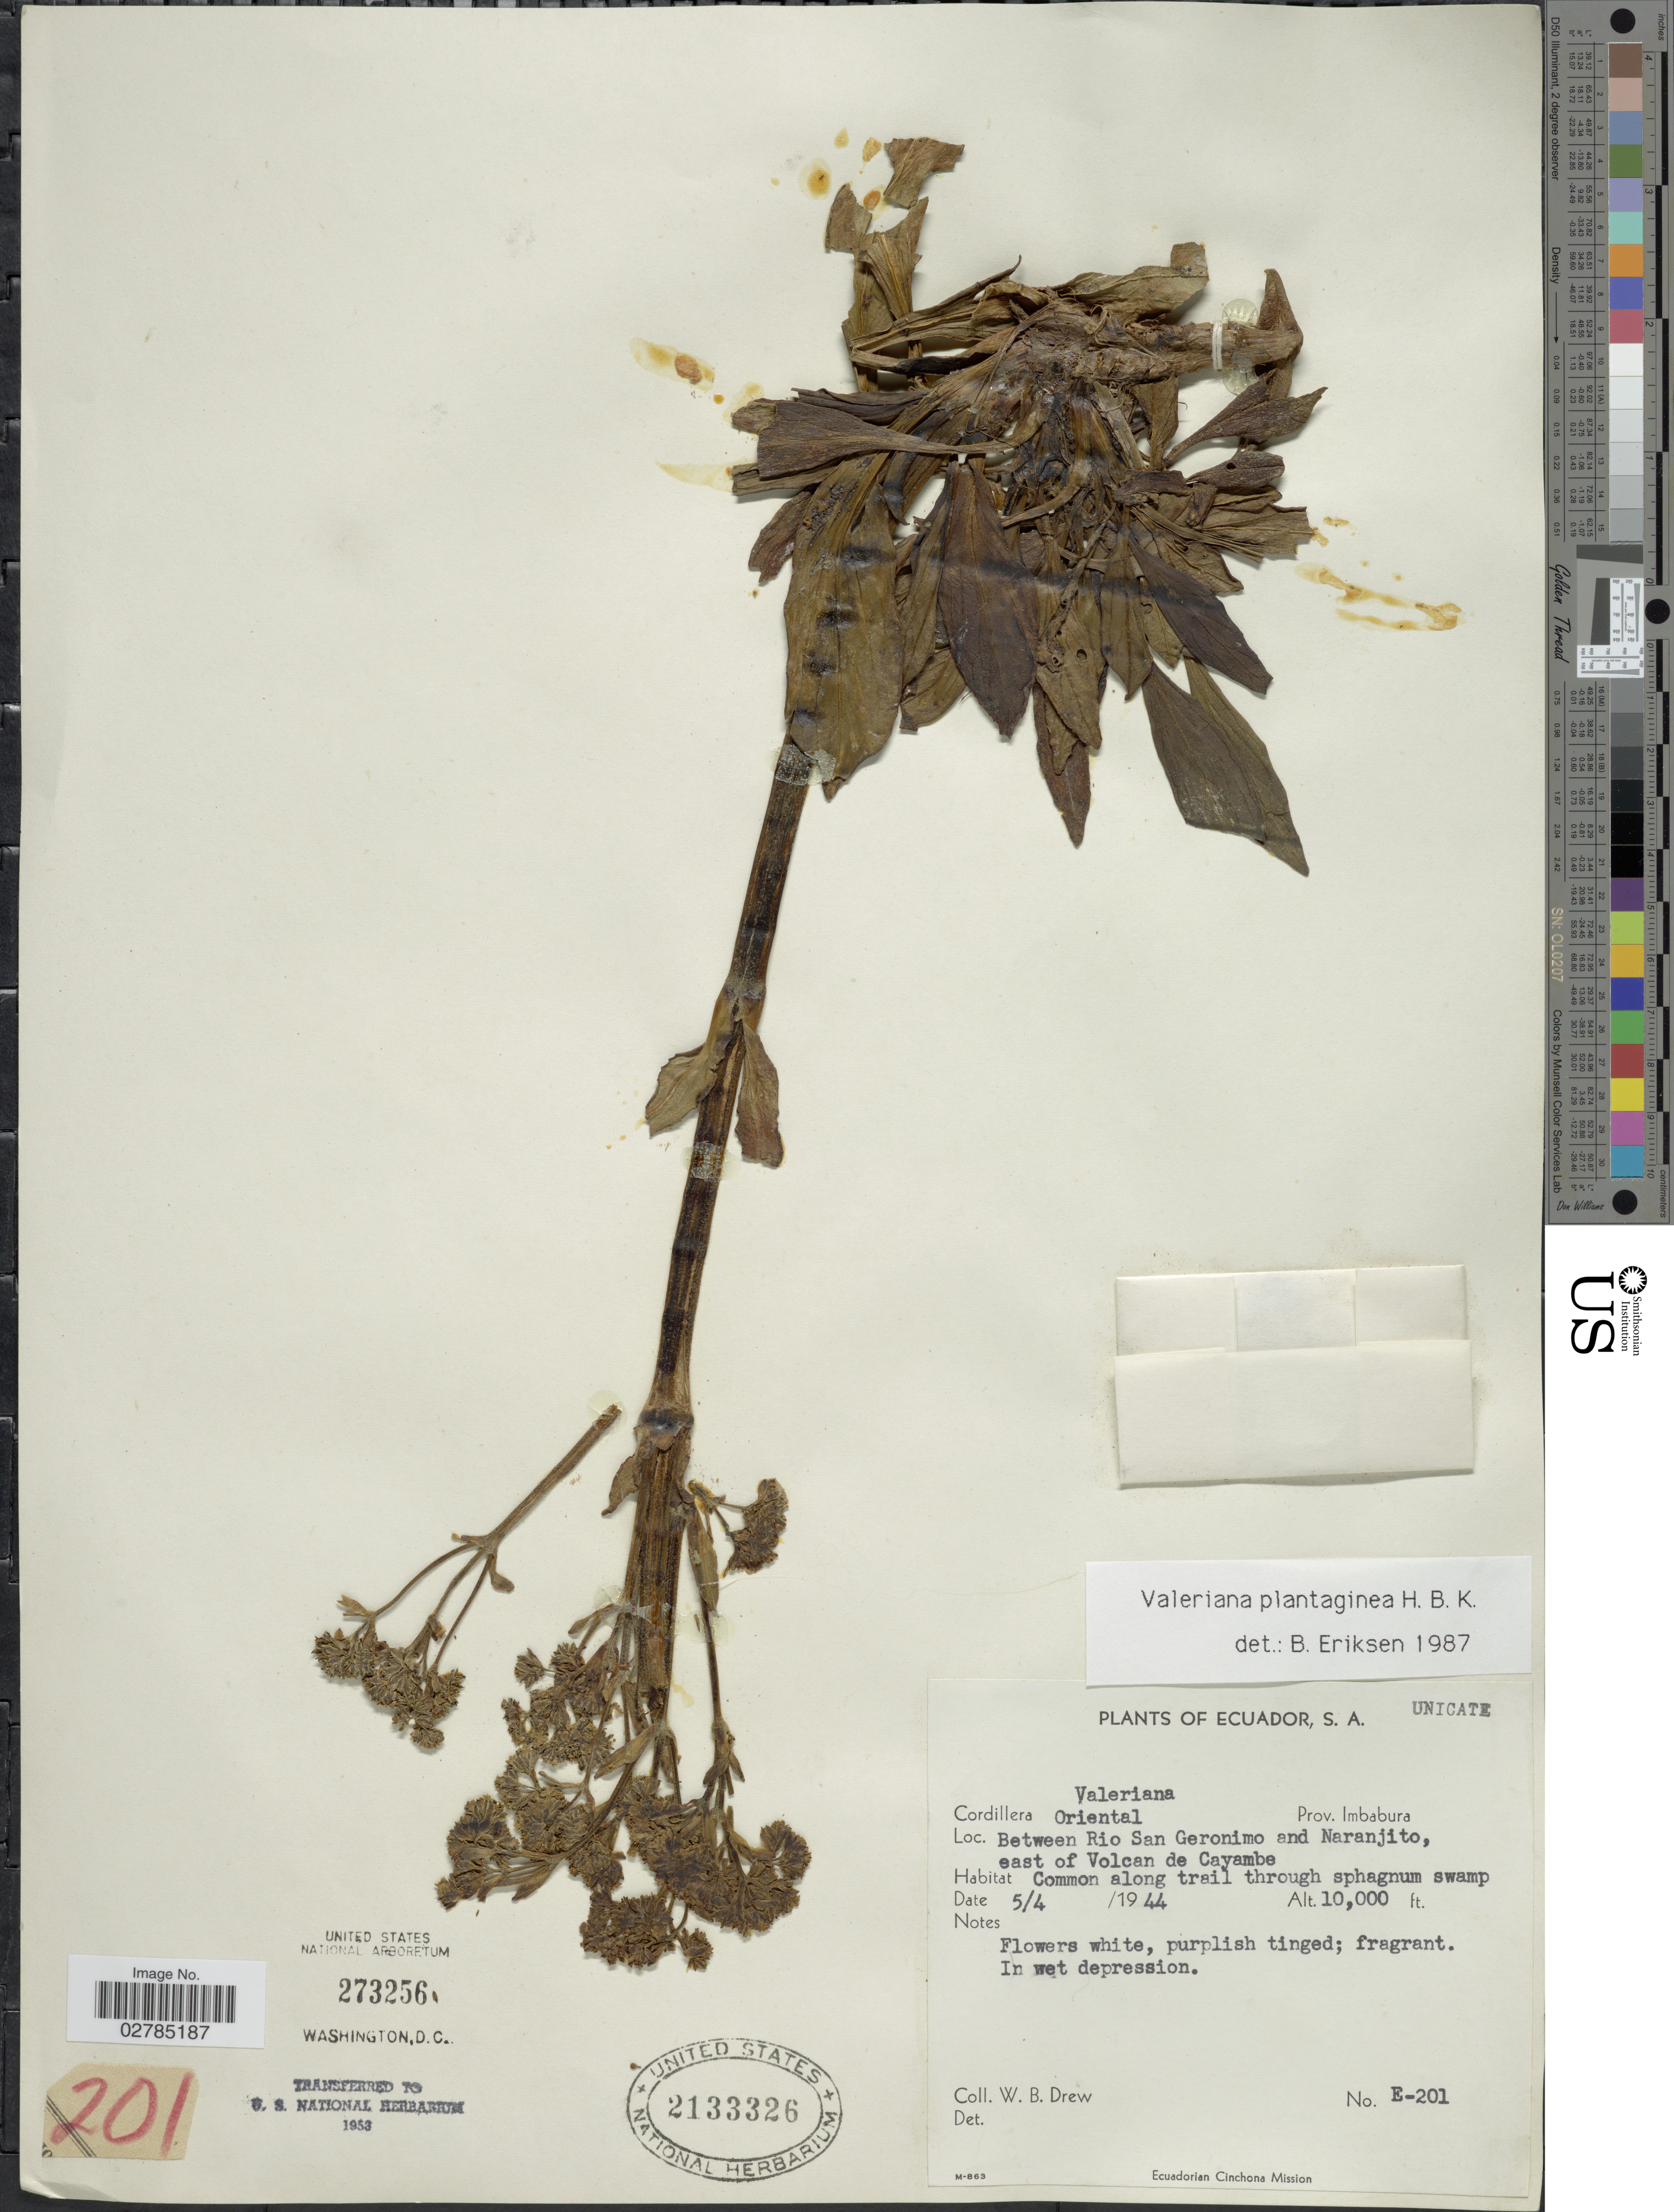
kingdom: Plantae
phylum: Tracheophyta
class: Magnoliopsida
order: Dipsacales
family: Caprifoliaceae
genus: Valeriana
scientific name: Valeriana plantaginea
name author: Kunth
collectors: W. B. Drew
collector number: E-201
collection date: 1944-04-05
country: Ecuador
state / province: Imbabura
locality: Cordillera Oriental. Between Rio San Geronimo and Naranjito, east of Volcan de Cayambe.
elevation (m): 3048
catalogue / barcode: US 2133326